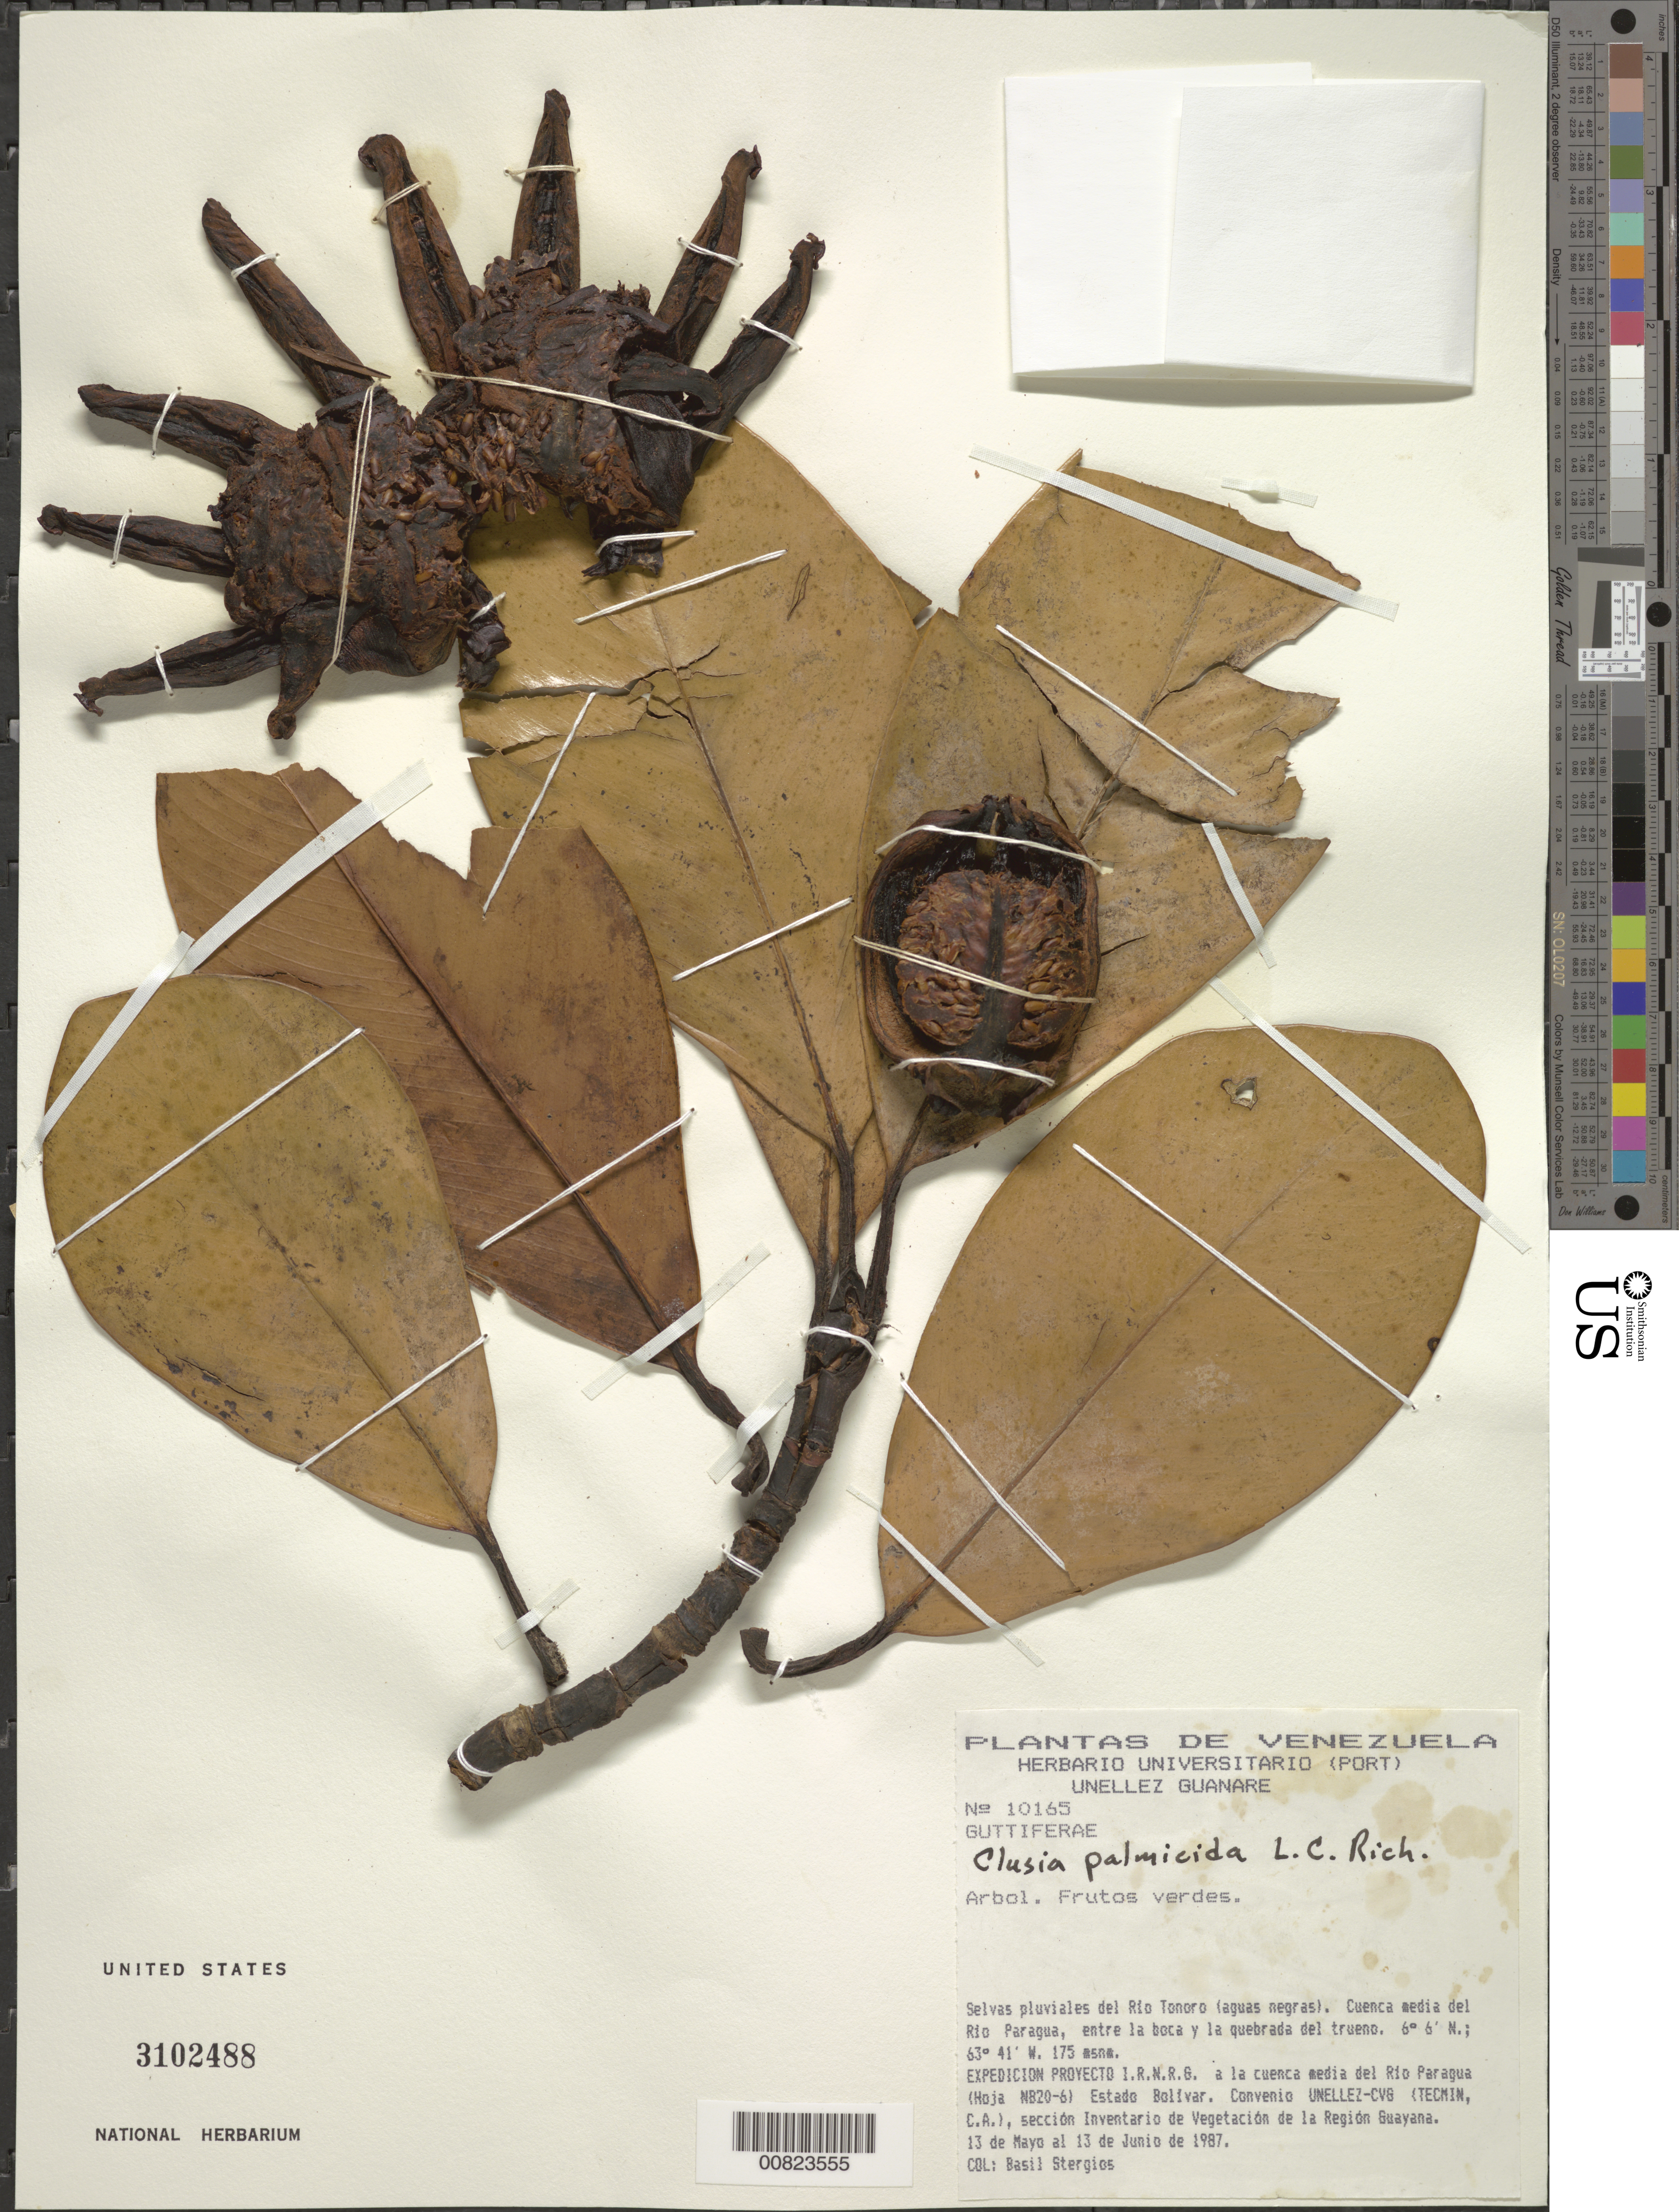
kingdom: Plantae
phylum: Tracheophyta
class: Magnoliopsida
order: Malpighiales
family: Clusiaceae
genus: Clusia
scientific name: Clusia palmicida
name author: Rich.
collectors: B. G. Stergios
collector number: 10165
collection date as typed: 13-May-87 to 13-Jun-87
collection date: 1987-05-13/1987-06-13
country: Venezuela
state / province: Bolívar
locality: Río Paragua, cuenca media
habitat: Selvas pluviales del Rio Tonoro (aguas negras). Entre la boca y la quebrada del trueno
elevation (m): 175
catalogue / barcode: US 3102488